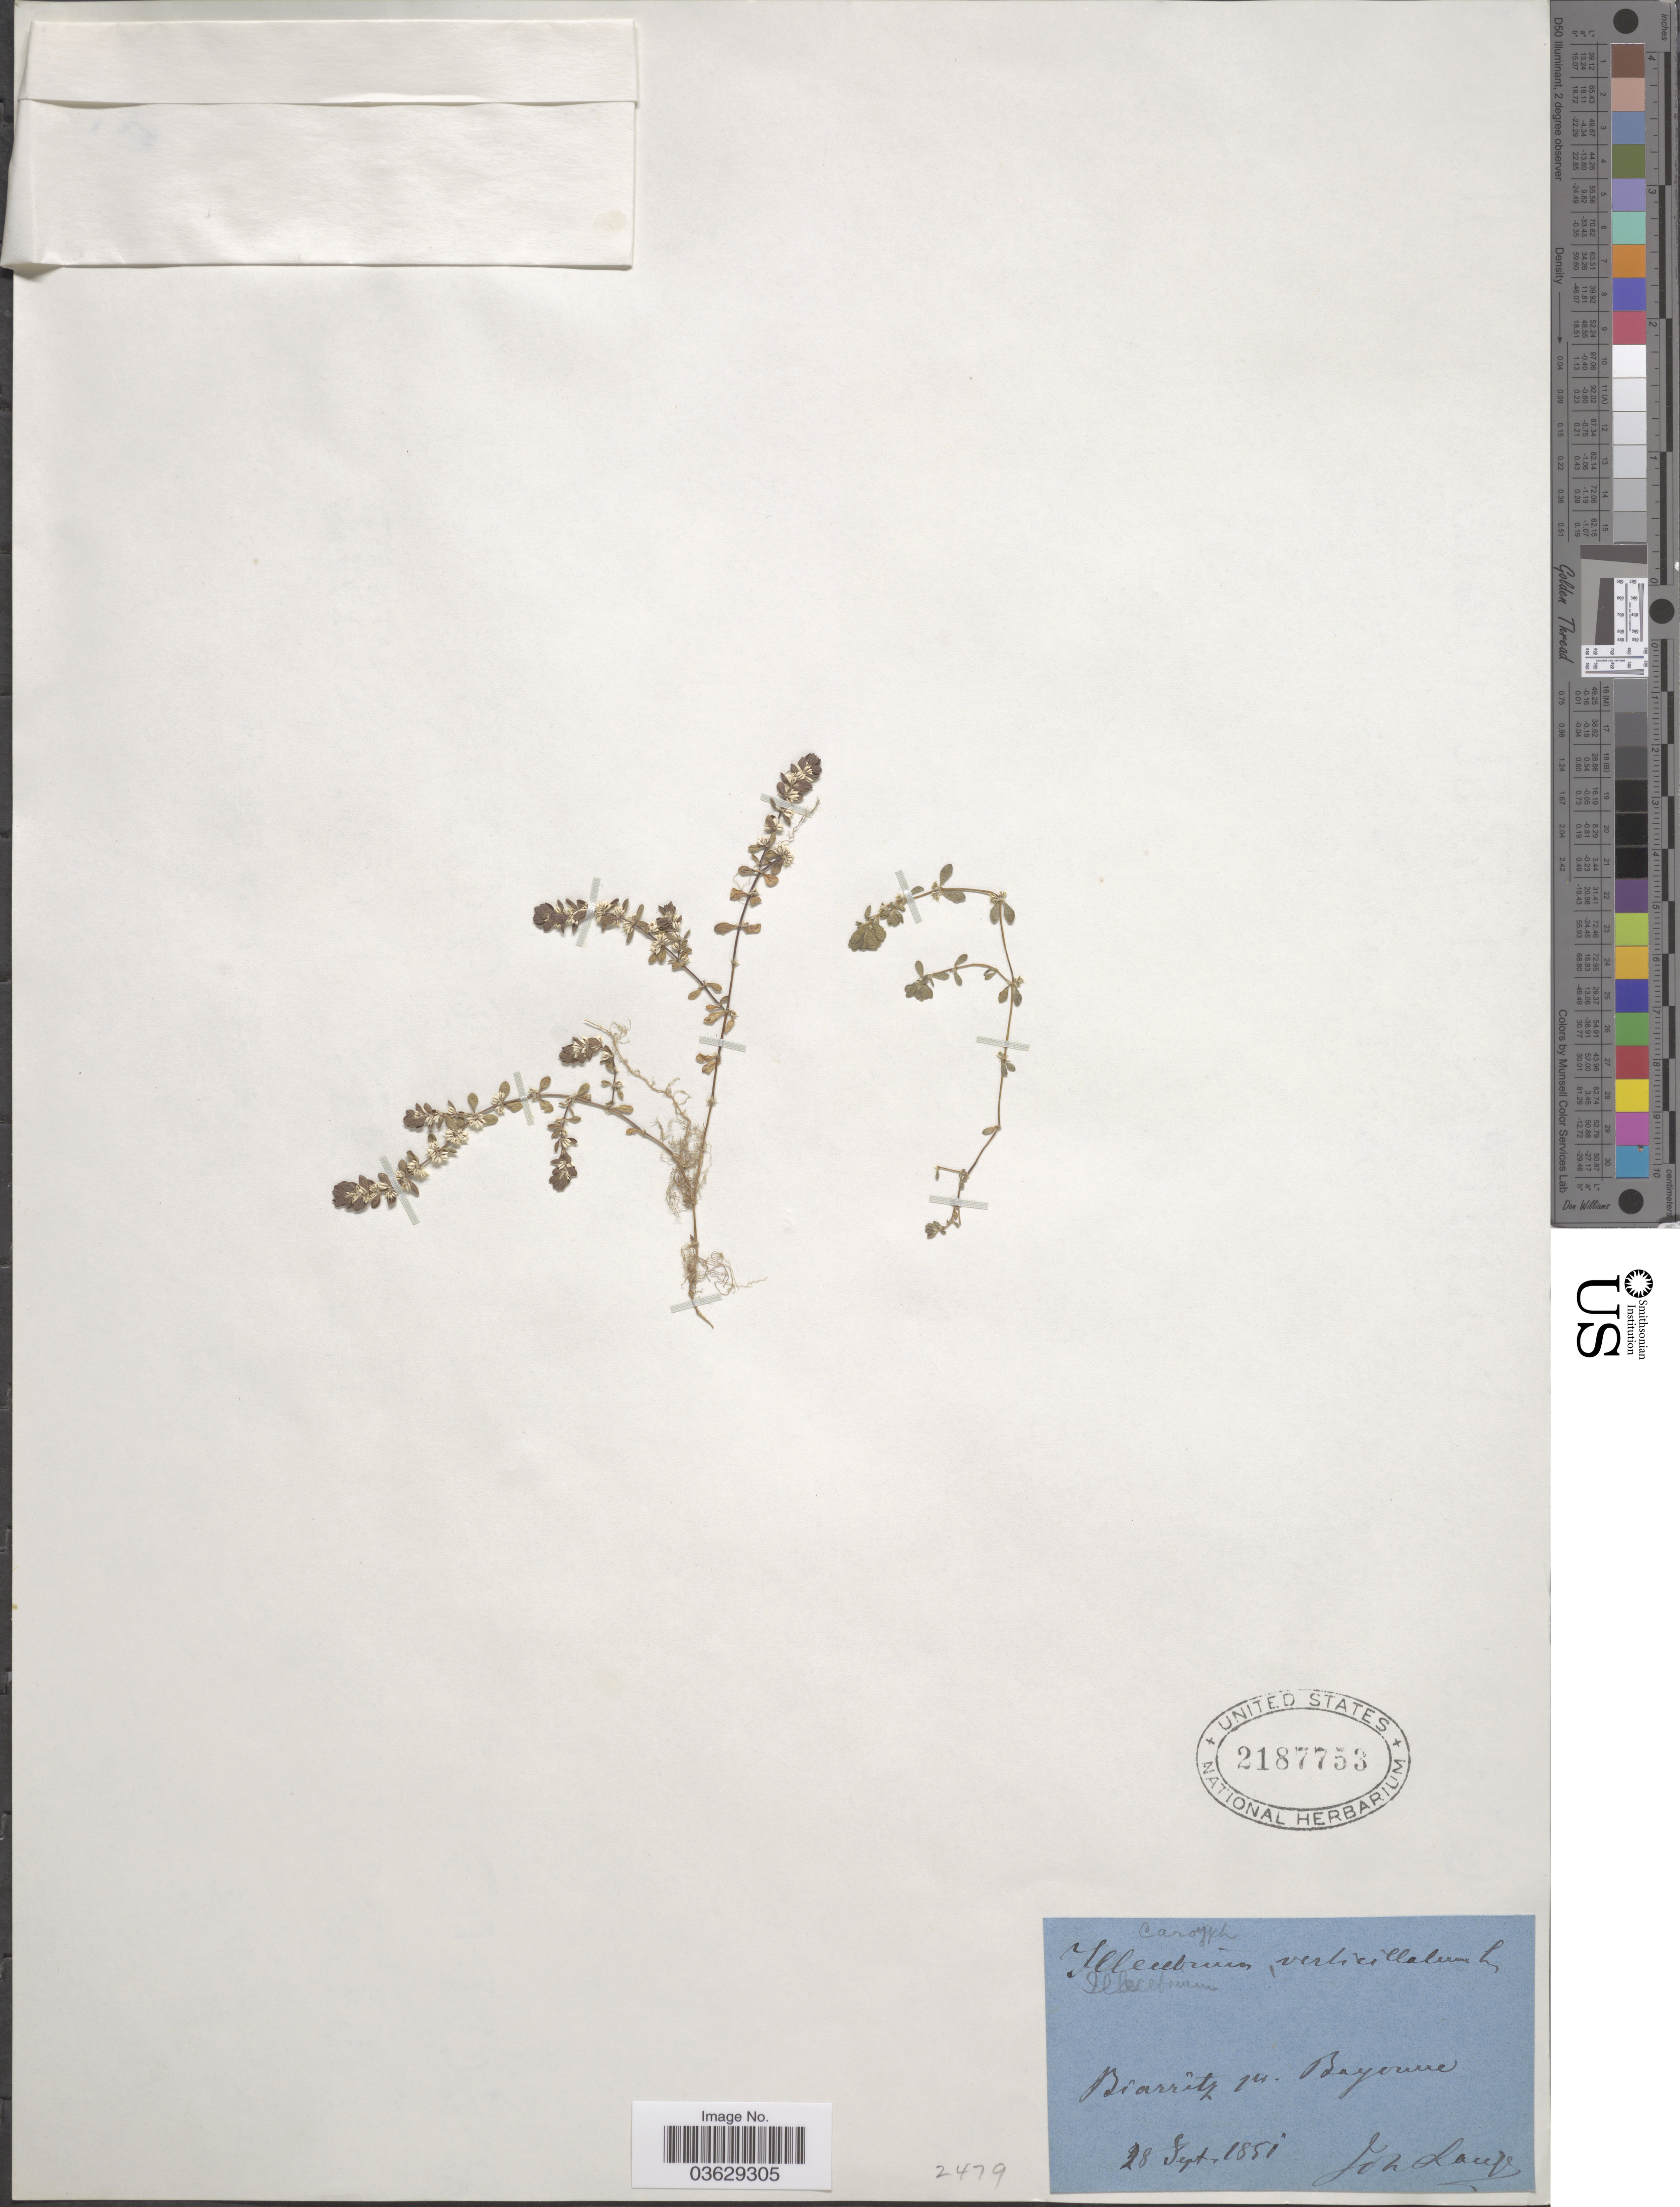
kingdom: Plantae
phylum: Tracheophyta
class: Magnoliopsida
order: Caryophyllales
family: Caryophyllaceae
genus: Illecebrum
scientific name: Illecebrum verticillatum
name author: L.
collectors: J. Lange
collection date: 1851-09-28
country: France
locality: Biarritz pr. Bayonne.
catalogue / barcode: US 2187753